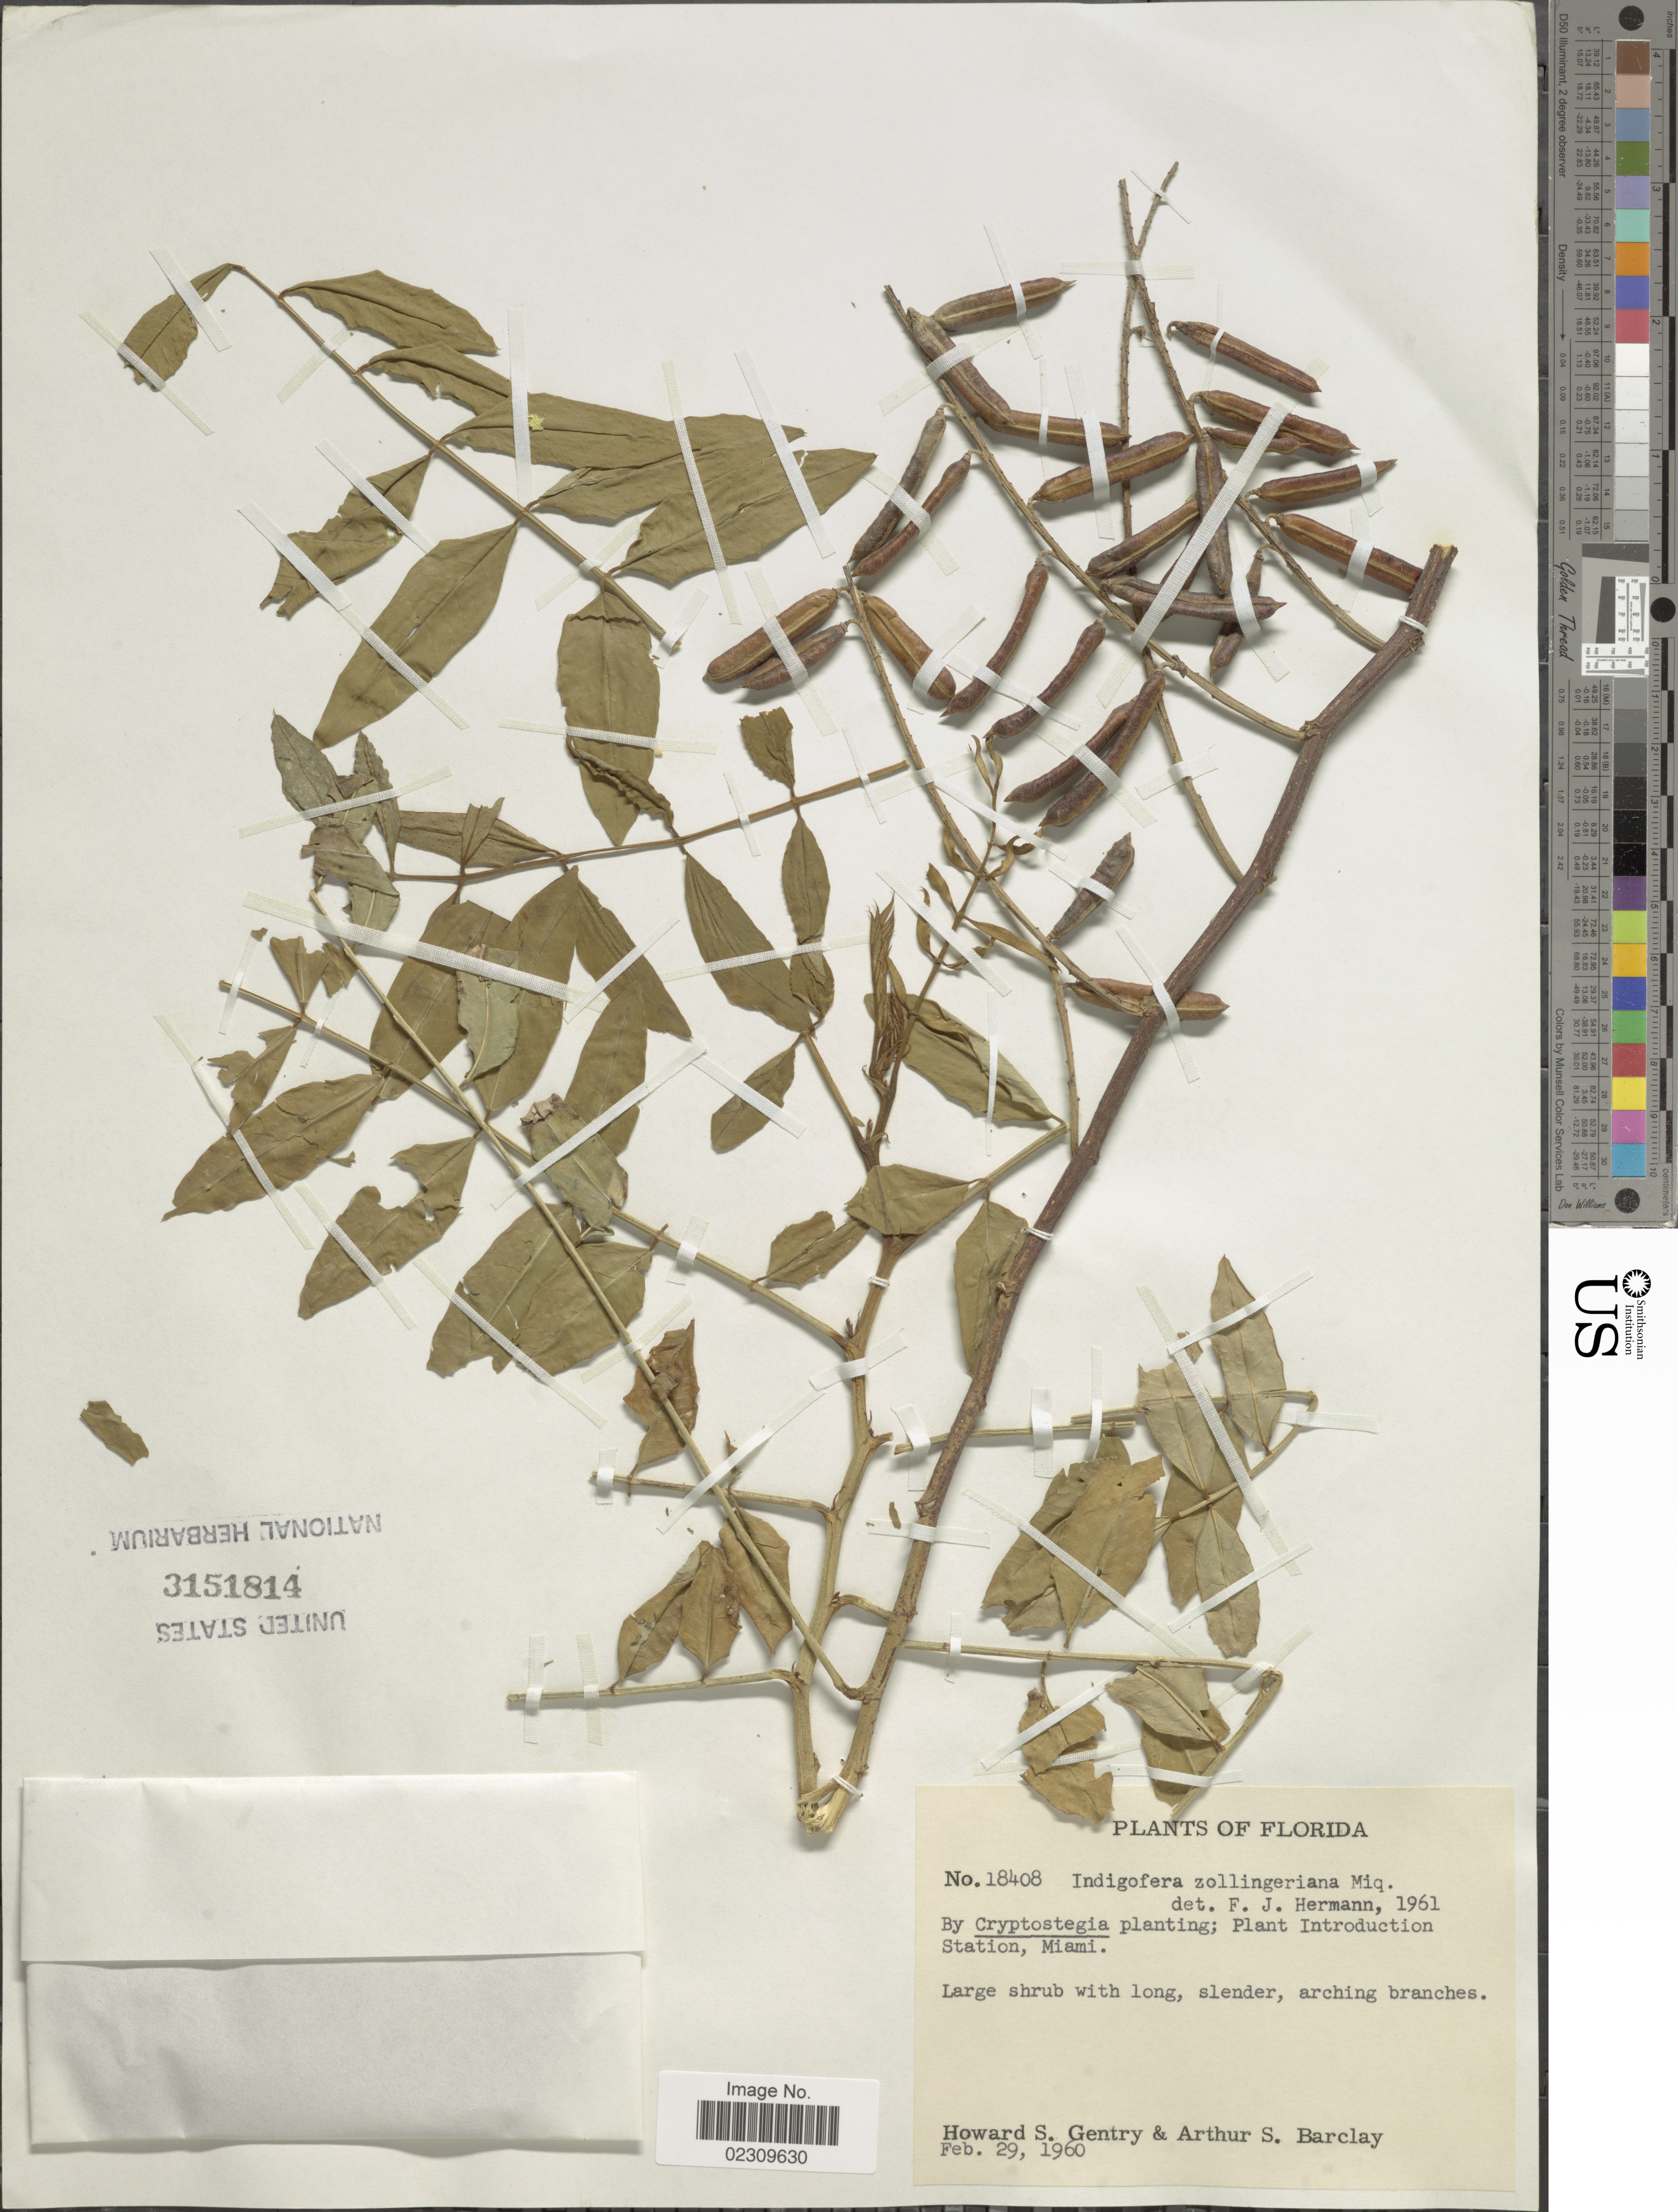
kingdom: Plantae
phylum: Tracheophyta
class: Magnoliopsida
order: Fabales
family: Fabaceae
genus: Indigofera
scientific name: Indigofera zollingeriana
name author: Miq.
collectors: H. S. Gentry & A. S. Barclay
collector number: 18408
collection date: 1960-02-29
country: United States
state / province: Florida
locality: Plant Introduction Station, Miami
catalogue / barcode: US 3151814